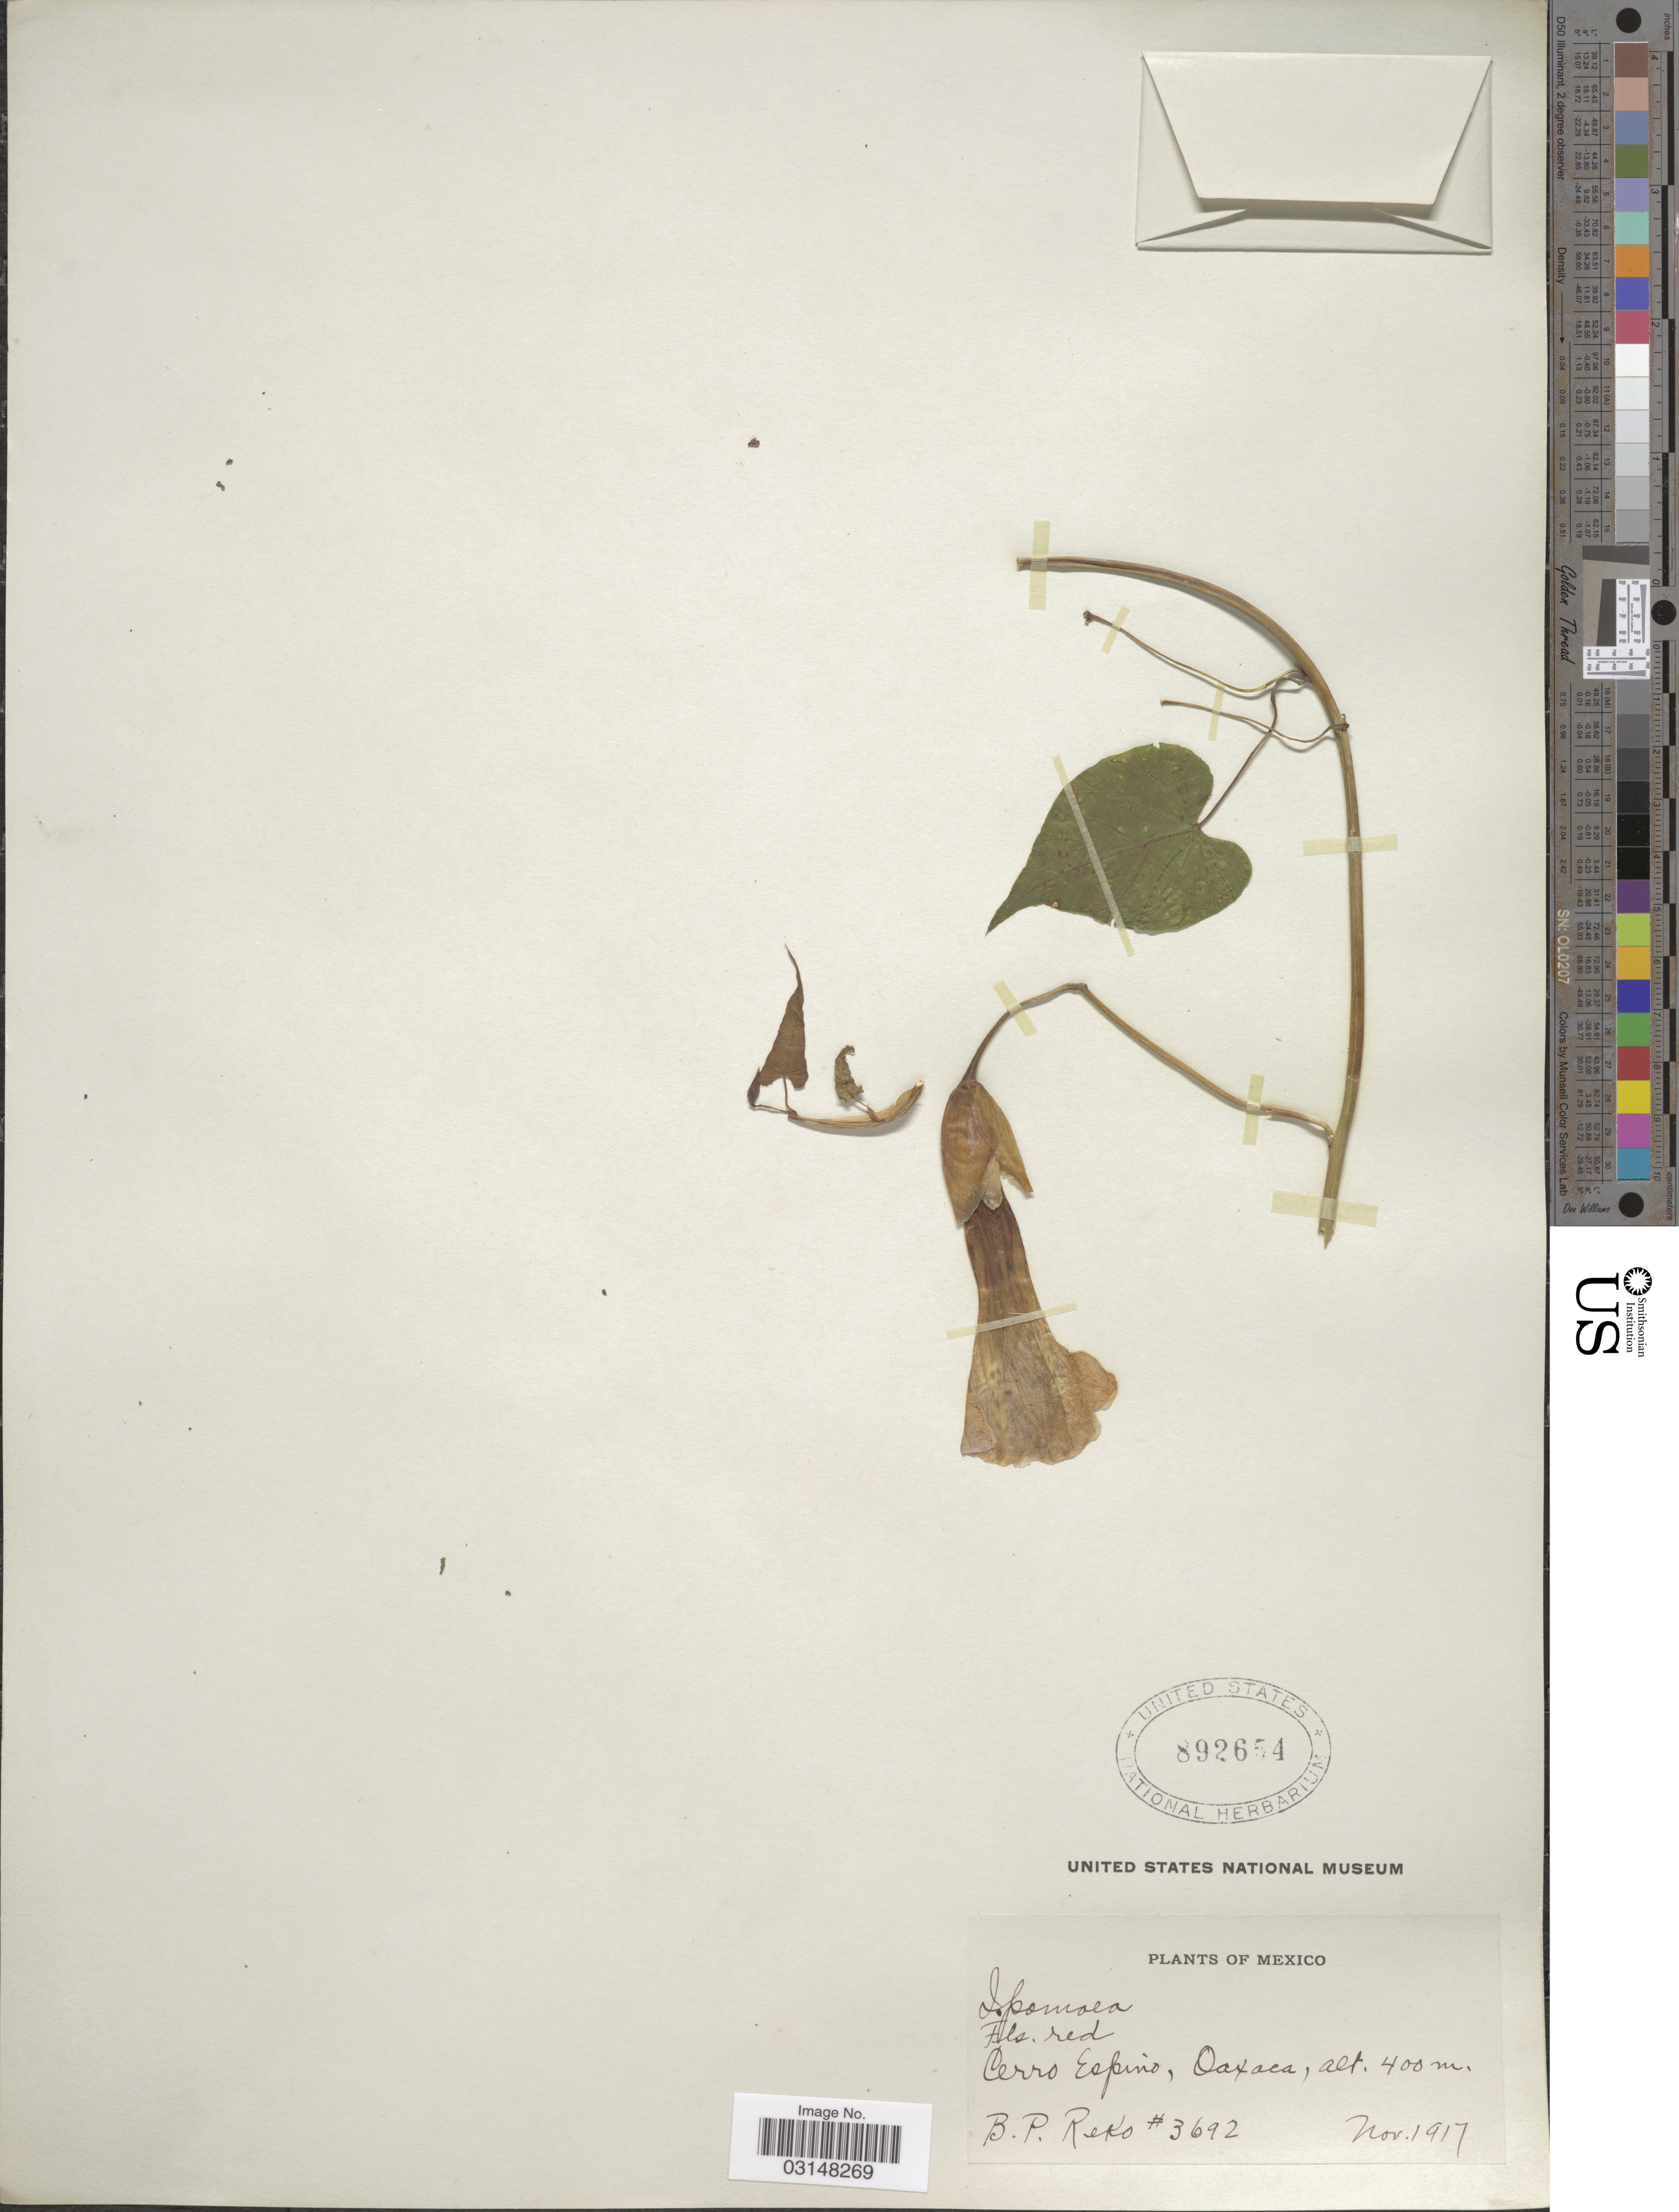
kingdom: Plantae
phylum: Tracheophyta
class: Magnoliopsida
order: Solanales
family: Convolvulaceae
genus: Operculina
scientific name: Operculina pteripes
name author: (G. Don) O'Donell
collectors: B. P. Reko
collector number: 3692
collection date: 1917-11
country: Mexico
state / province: Oaxaca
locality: Cerro Espino.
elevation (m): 400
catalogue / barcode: US 892654